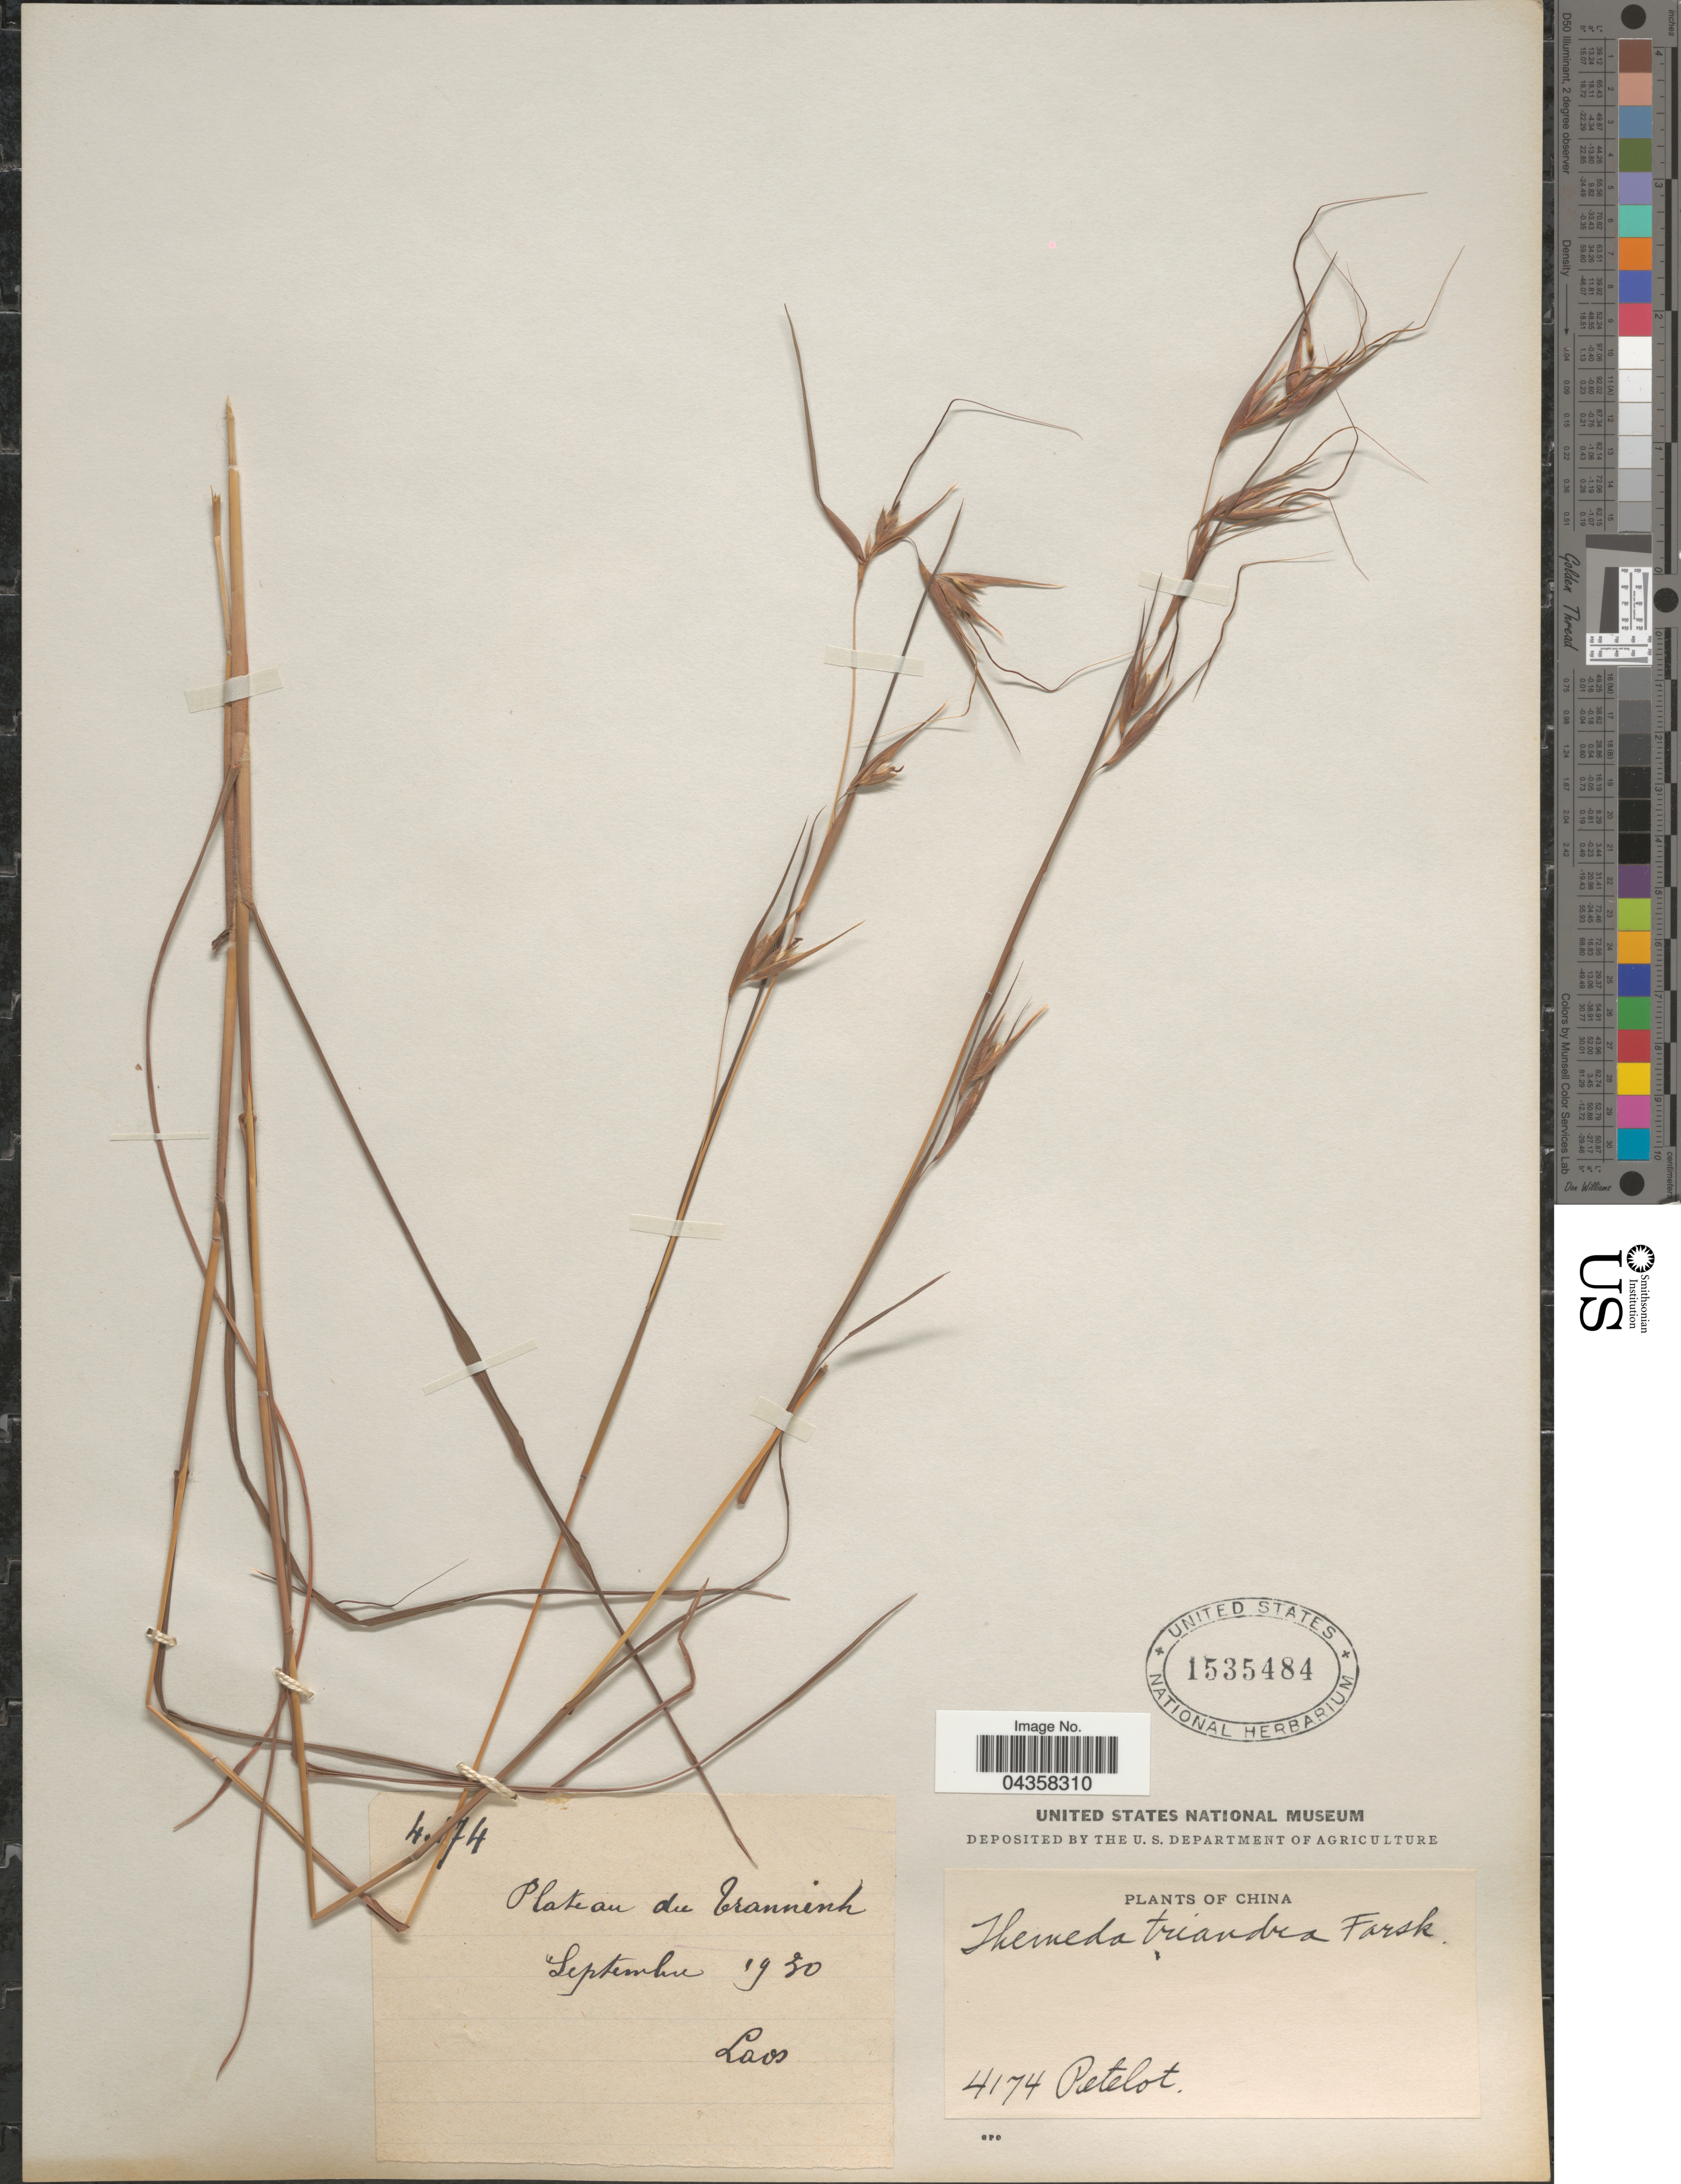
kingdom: Plantae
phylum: Tracheophyta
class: Liliopsida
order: Poales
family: Poaceae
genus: Themeda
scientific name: Themeda triandra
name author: Forssk.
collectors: Pételot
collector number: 4!74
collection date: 1930-09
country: Laos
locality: Plateau du Tranninh. Laos.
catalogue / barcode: US 1535484